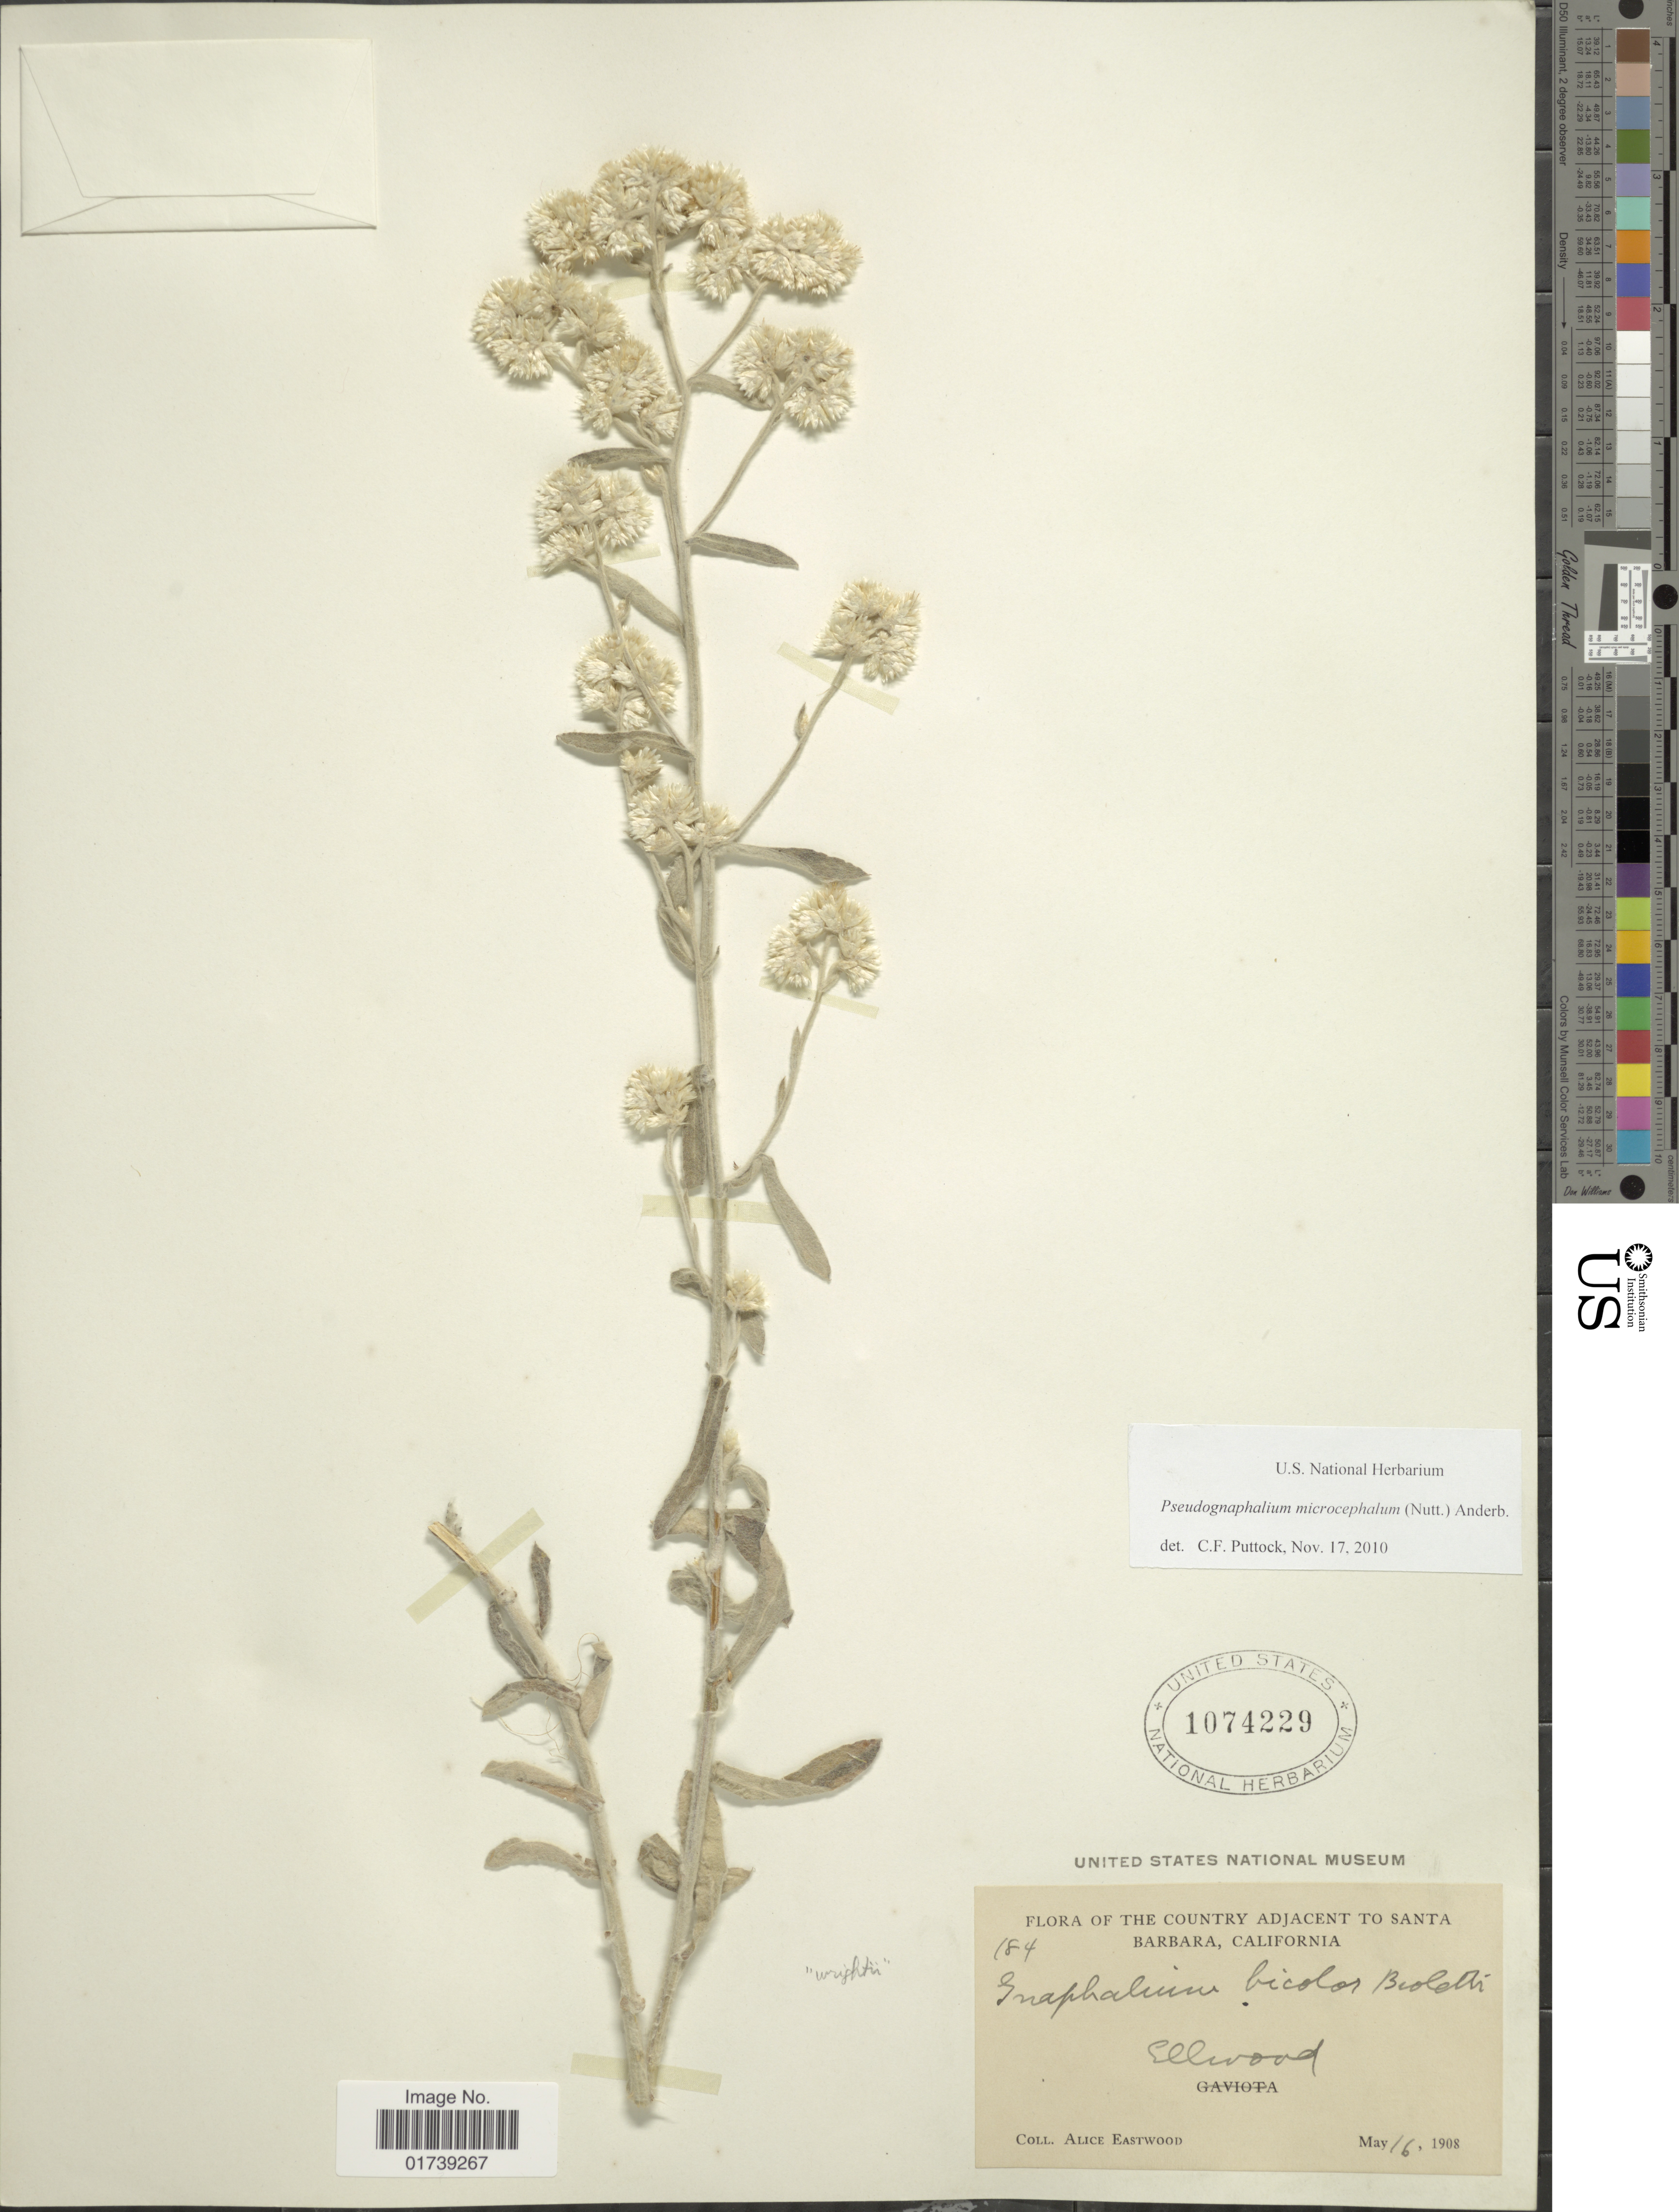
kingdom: Plantae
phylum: Tracheophyta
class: Magnoliopsida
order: Asterales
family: Asteraceae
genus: Pseudognaphalium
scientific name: Pseudognaphalium microcephalum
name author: (Nutt.) Anderb.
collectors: A. Eastwood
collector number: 184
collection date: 1908-05-16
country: United States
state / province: California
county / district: Santa Barbara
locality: The Country Adjacent to Santa Barbara, Ellwood.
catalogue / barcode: US 1074229